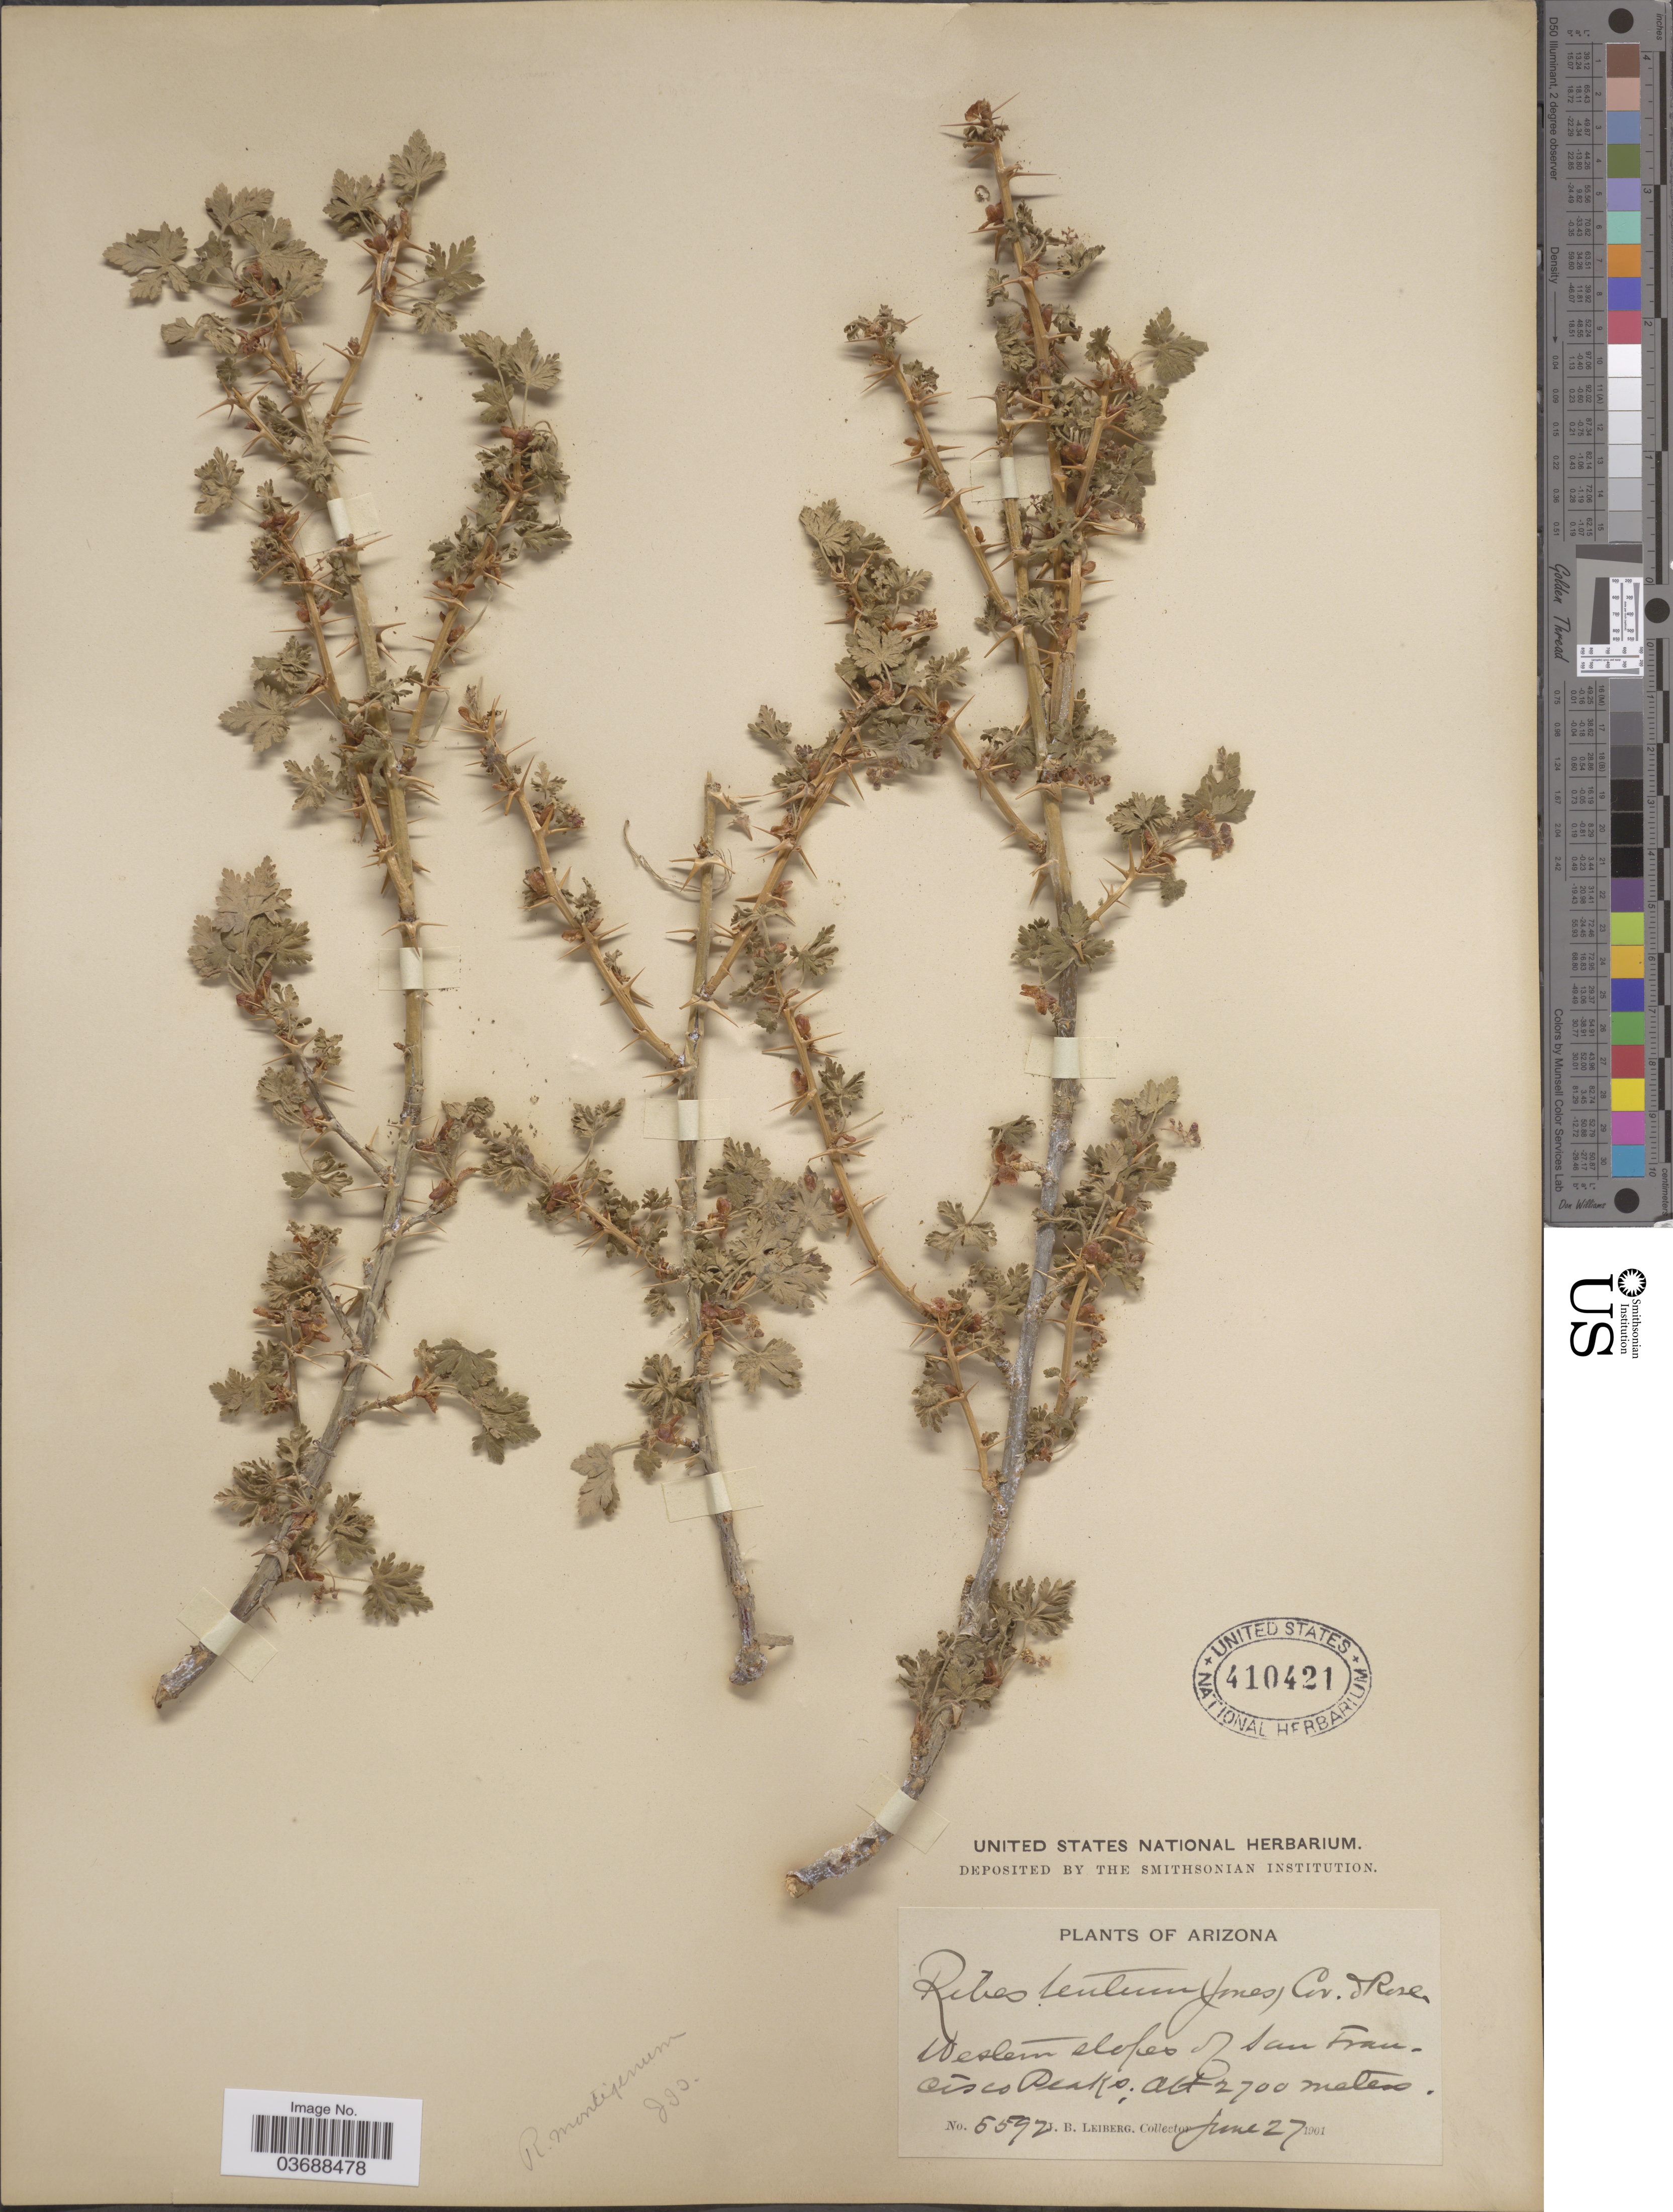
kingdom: Plantae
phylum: Tracheophyta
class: Magnoliopsida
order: Saxifragales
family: Grossulariaceae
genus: Ribes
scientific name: Ribes montigenum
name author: McClatchie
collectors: J. B. Leiberg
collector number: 5592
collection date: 1901-06-27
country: United States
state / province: Arizona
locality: Western slopes of San Francisco Peaks.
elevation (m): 2700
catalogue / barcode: US 410421